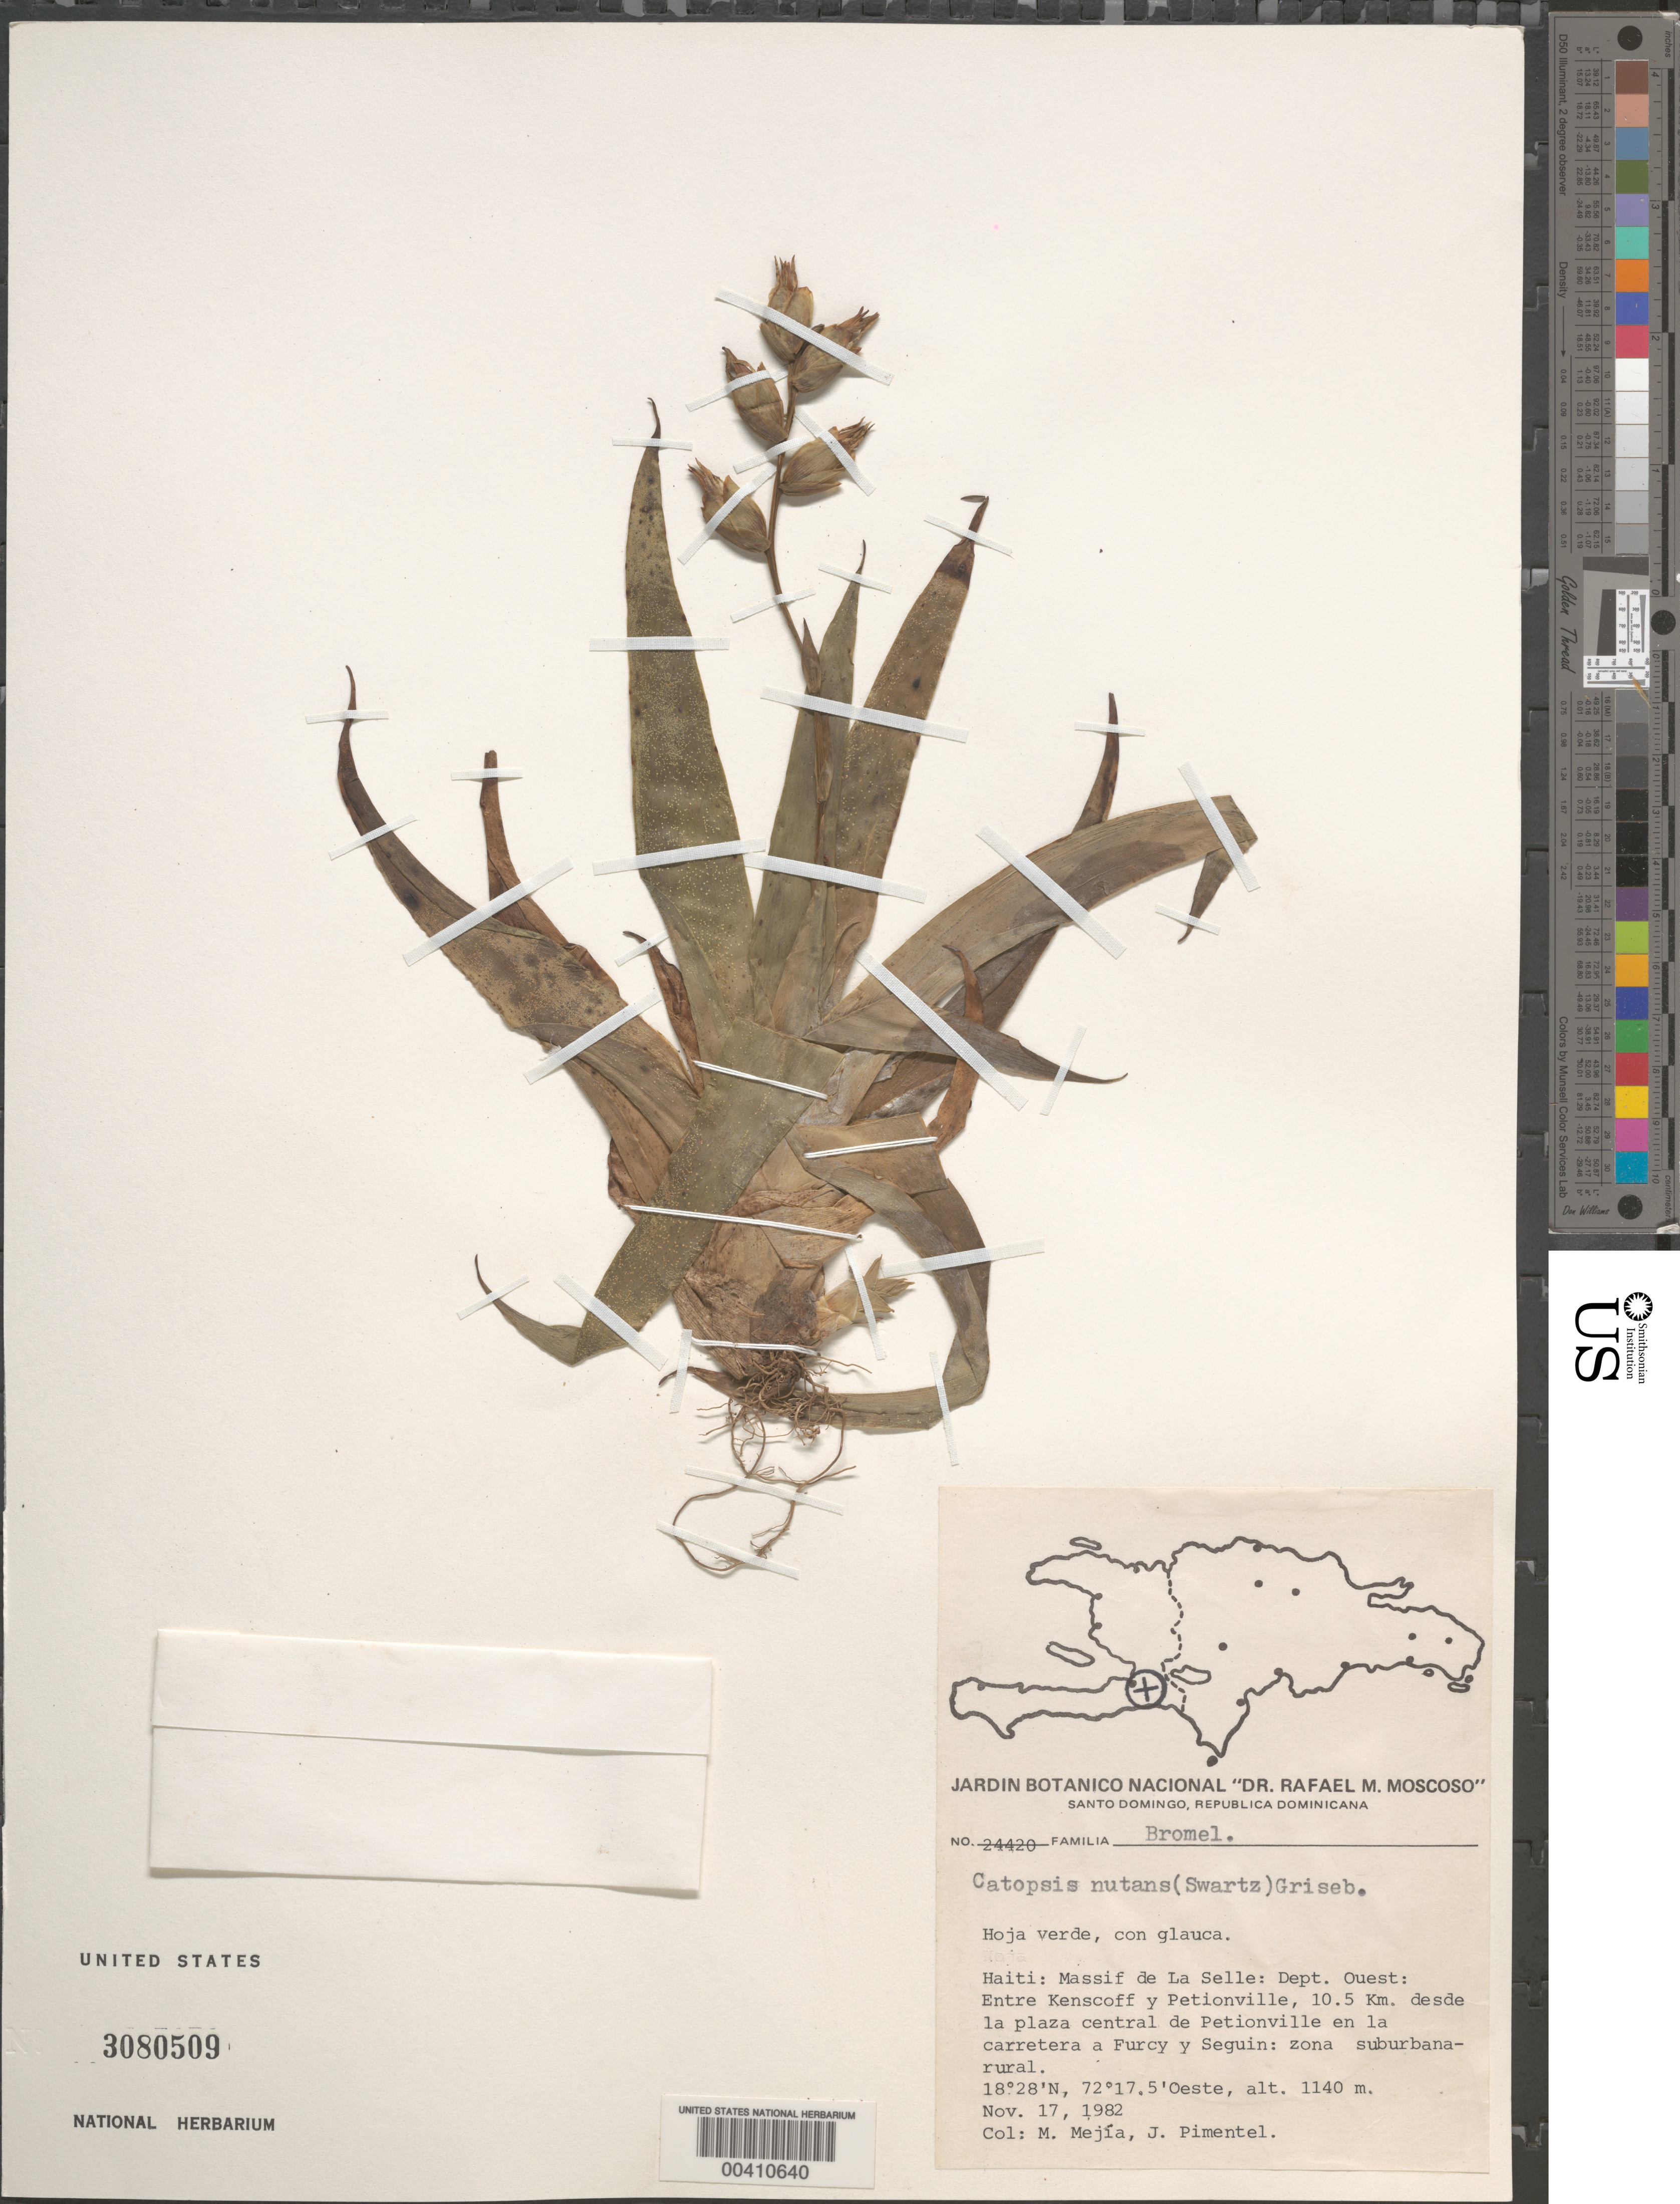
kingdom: Plantae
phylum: Tracheophyta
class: Liliopsida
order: Poales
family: Bromeliaceae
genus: Catopsis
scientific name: Catopsis nutans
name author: (Sw.) Griseb.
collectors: M. Mejia & J. Pimentel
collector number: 24420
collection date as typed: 17 Nov 1982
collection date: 1982-11-17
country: Haiti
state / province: Ouest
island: Hispaniola Island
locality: Massif de la selle, entre kenscoff y petionville, 10.5 km desde la plaza central de petionville en la carretera a furcy y seguin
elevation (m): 1140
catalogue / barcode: US 3080509